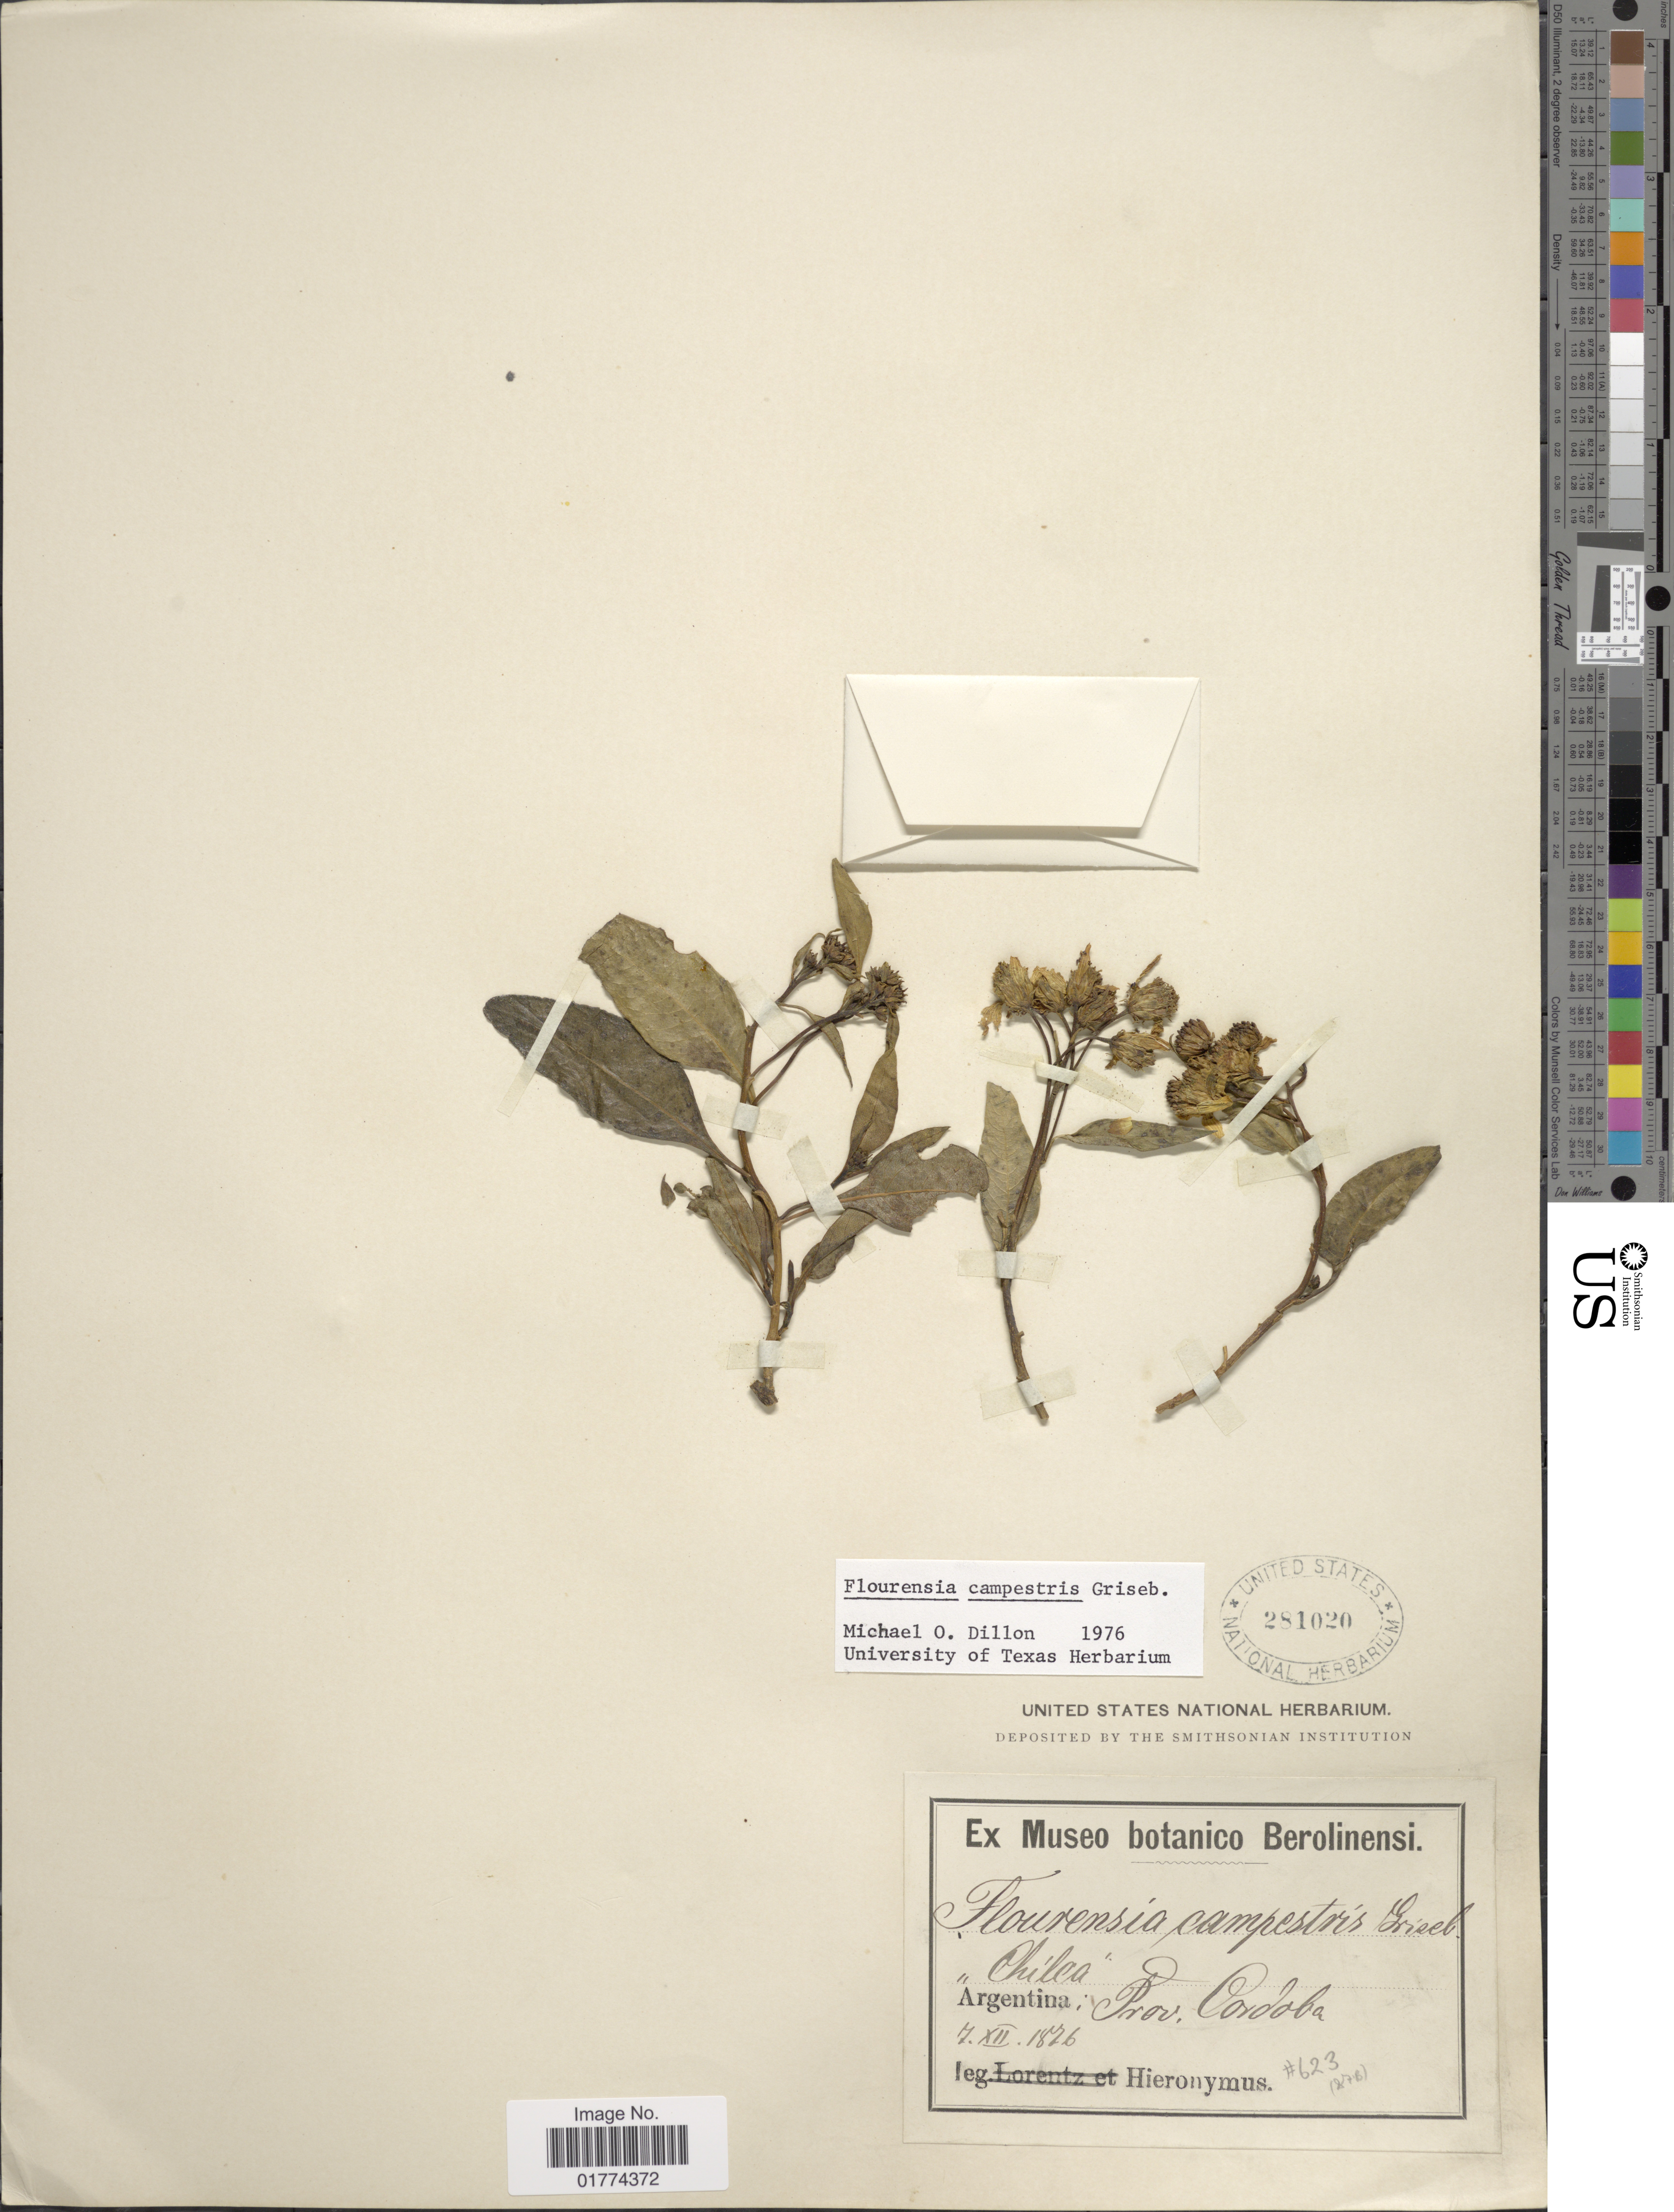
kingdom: Plantae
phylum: Tracheophyta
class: Magnoliopsida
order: Asterales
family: Asteraceae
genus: Flourensia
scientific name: Flourensia campestris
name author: Griseb.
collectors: -. Hieronymus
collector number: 623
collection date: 1876-12-07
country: Argentina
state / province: Cordoba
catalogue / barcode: US 281020